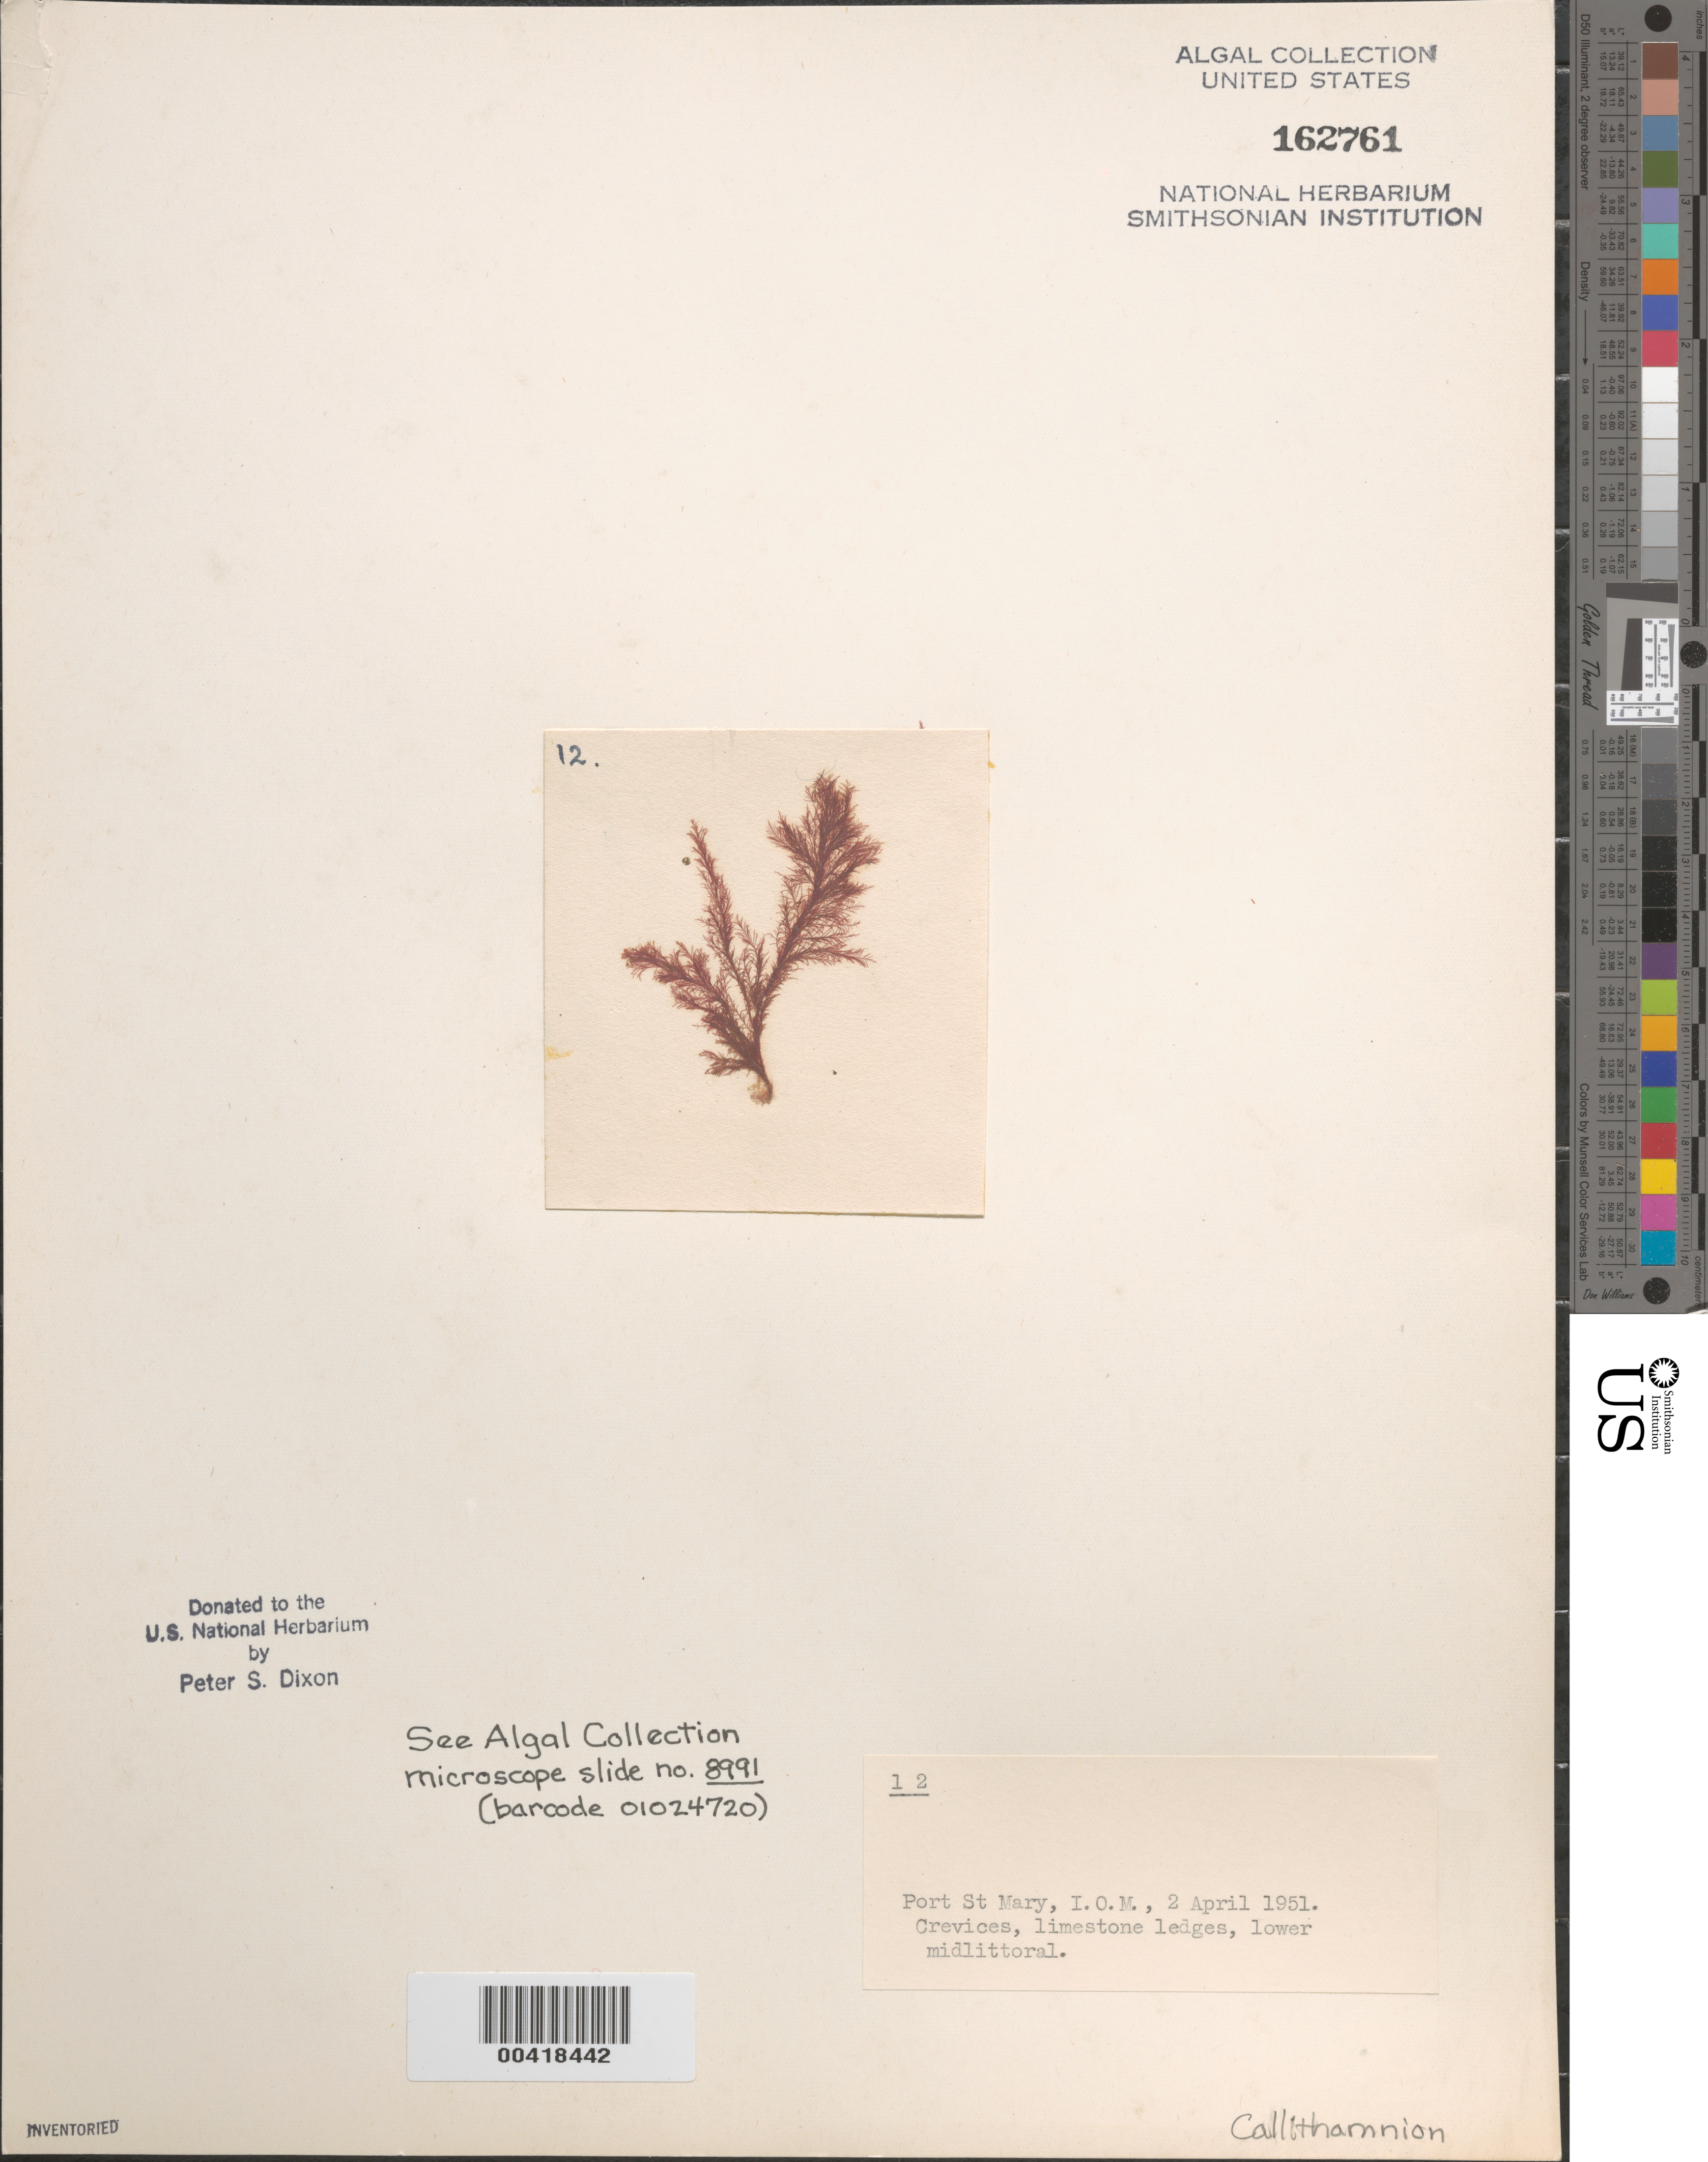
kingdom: Plantae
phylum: Rhodophyta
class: Florideophyceae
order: Ceramiales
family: Callithamniaceae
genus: Callithamnion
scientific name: Callithamnion sp.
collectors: P. S. Dixon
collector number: PSD 12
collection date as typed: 02 Apr 1951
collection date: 1951-04-02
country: United Kingdom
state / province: England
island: Isle of Man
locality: Port St. Mary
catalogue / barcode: US 162761